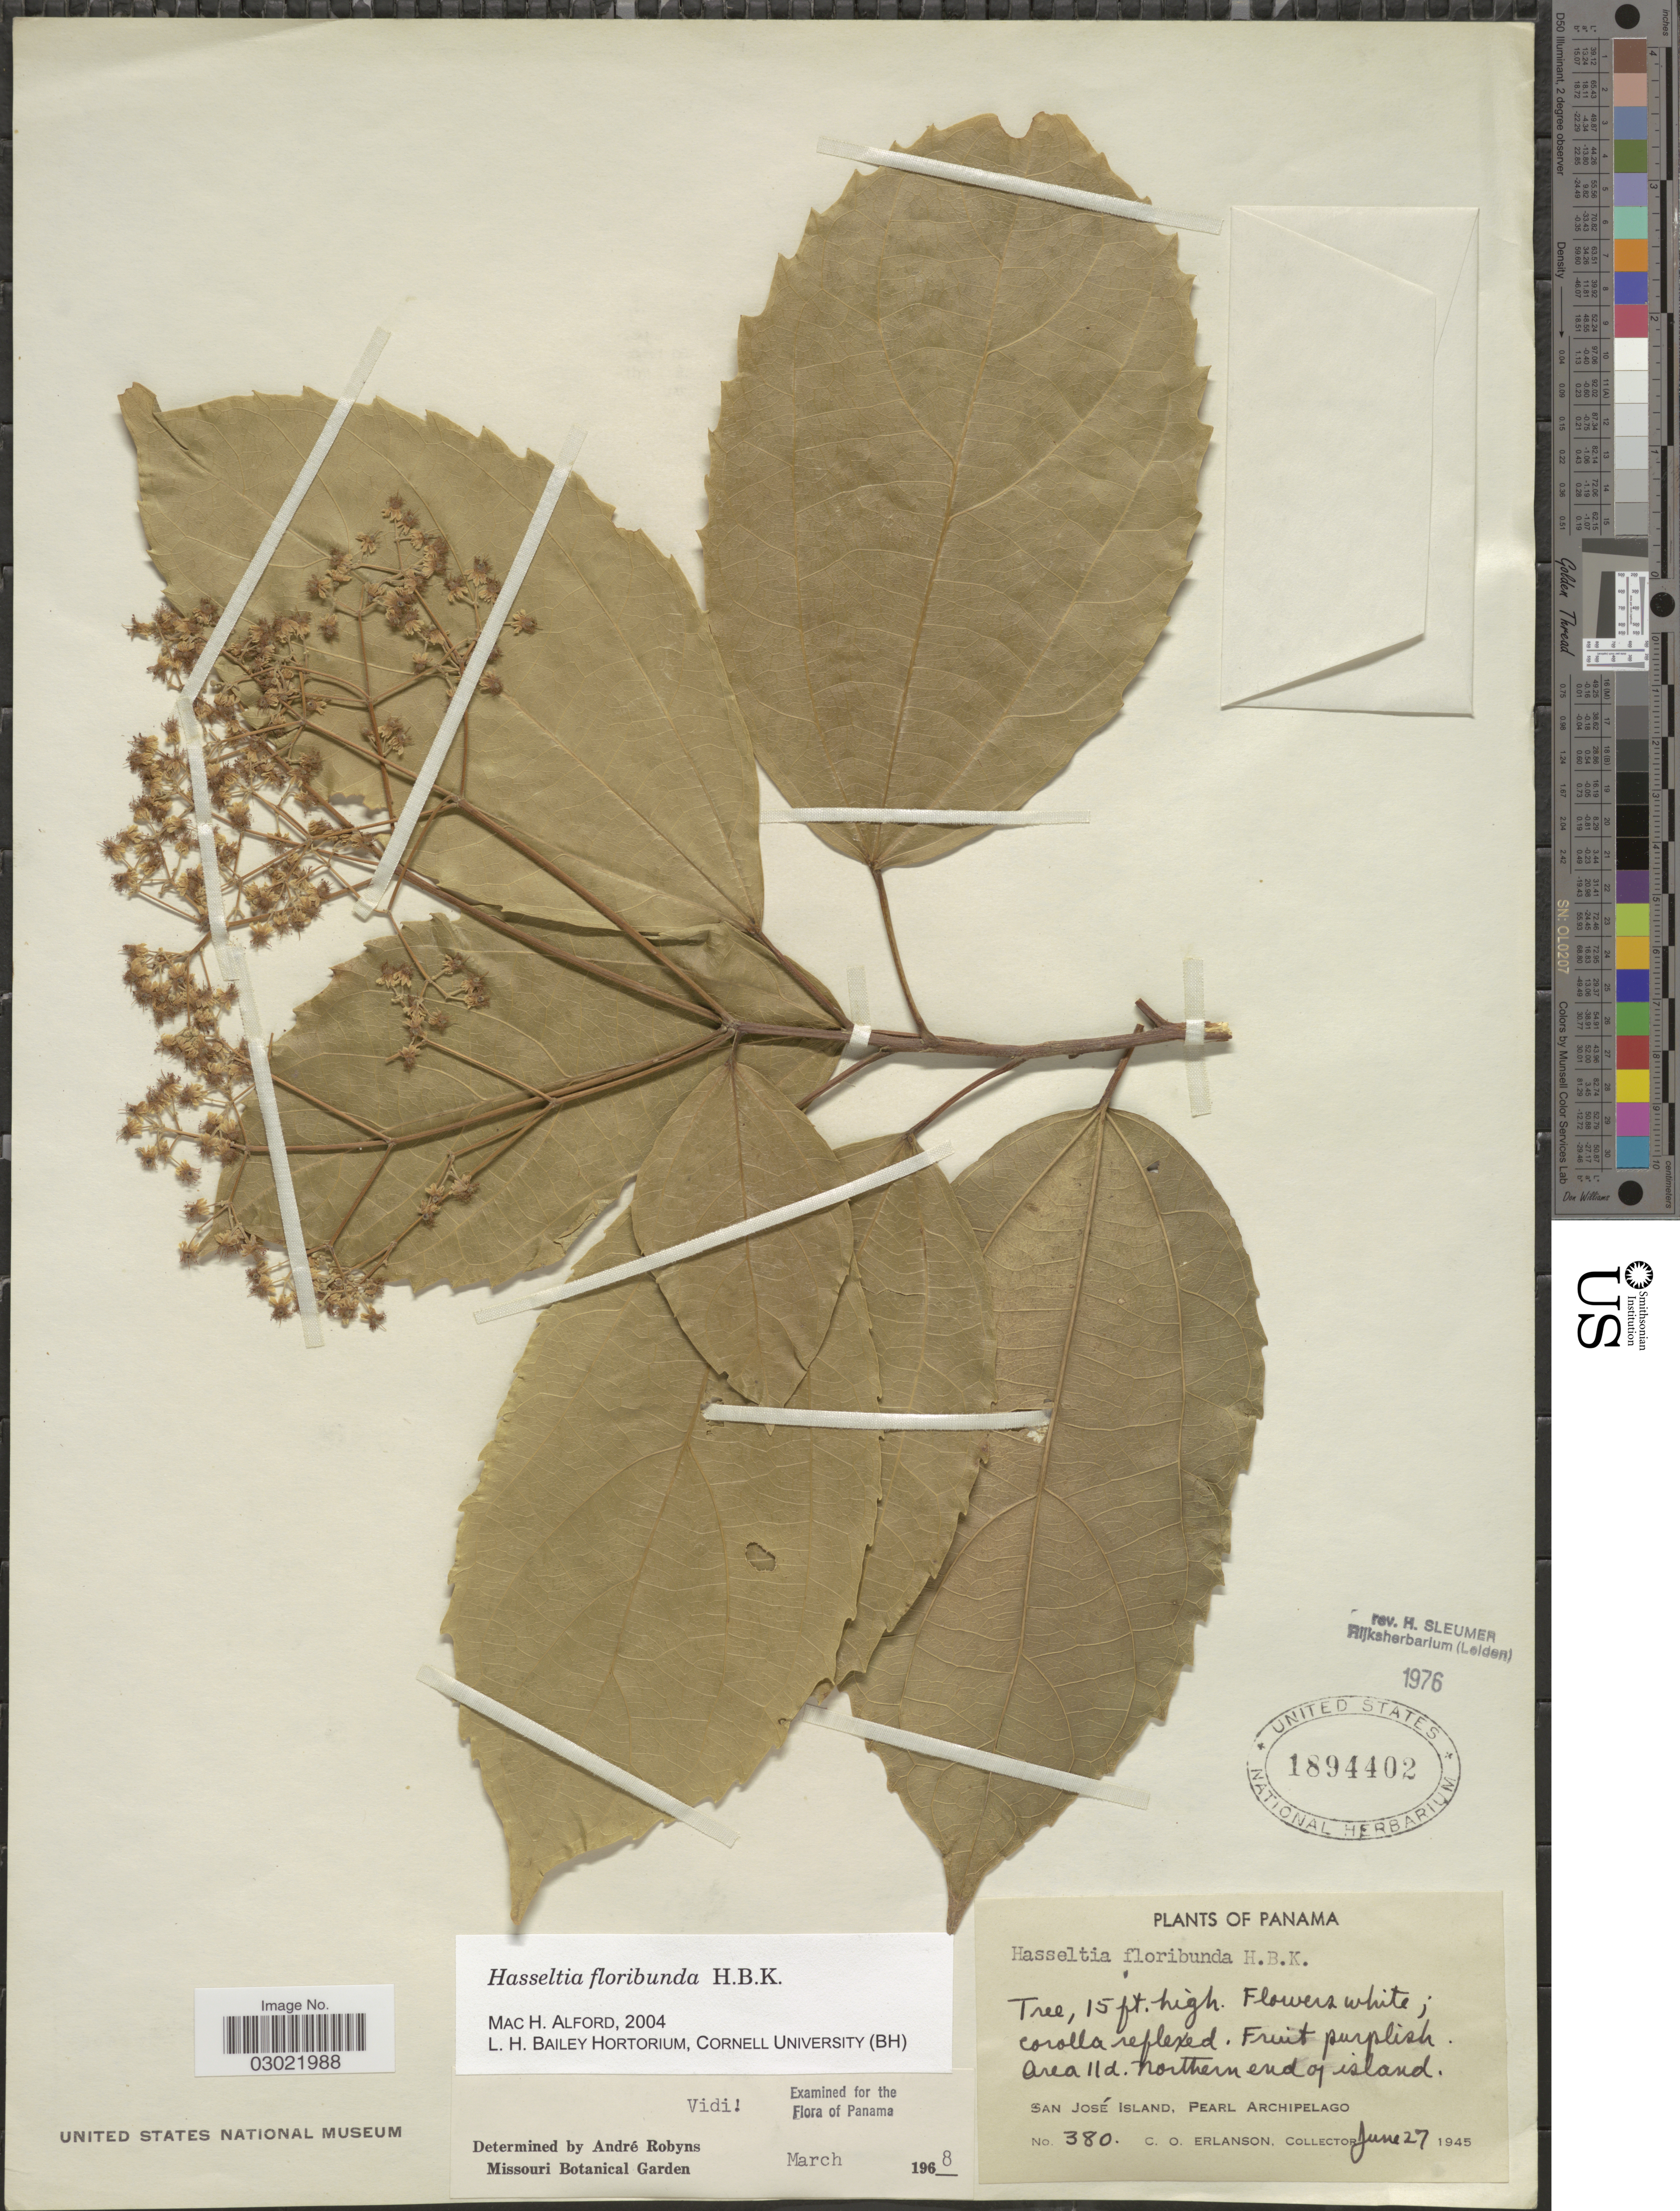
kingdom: Plantae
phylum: Tracheophyta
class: Magnoliopsida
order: Malpighiales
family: Salicaceae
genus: Hasseltia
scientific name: Hasseltia floribunda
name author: Kunth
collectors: C. O. Erlanson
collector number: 380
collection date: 1945-06-27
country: Panama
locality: Area lld. [unsure placement] Northern end of island. San José Island, Pearl Archipelago.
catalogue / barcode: US 1894402